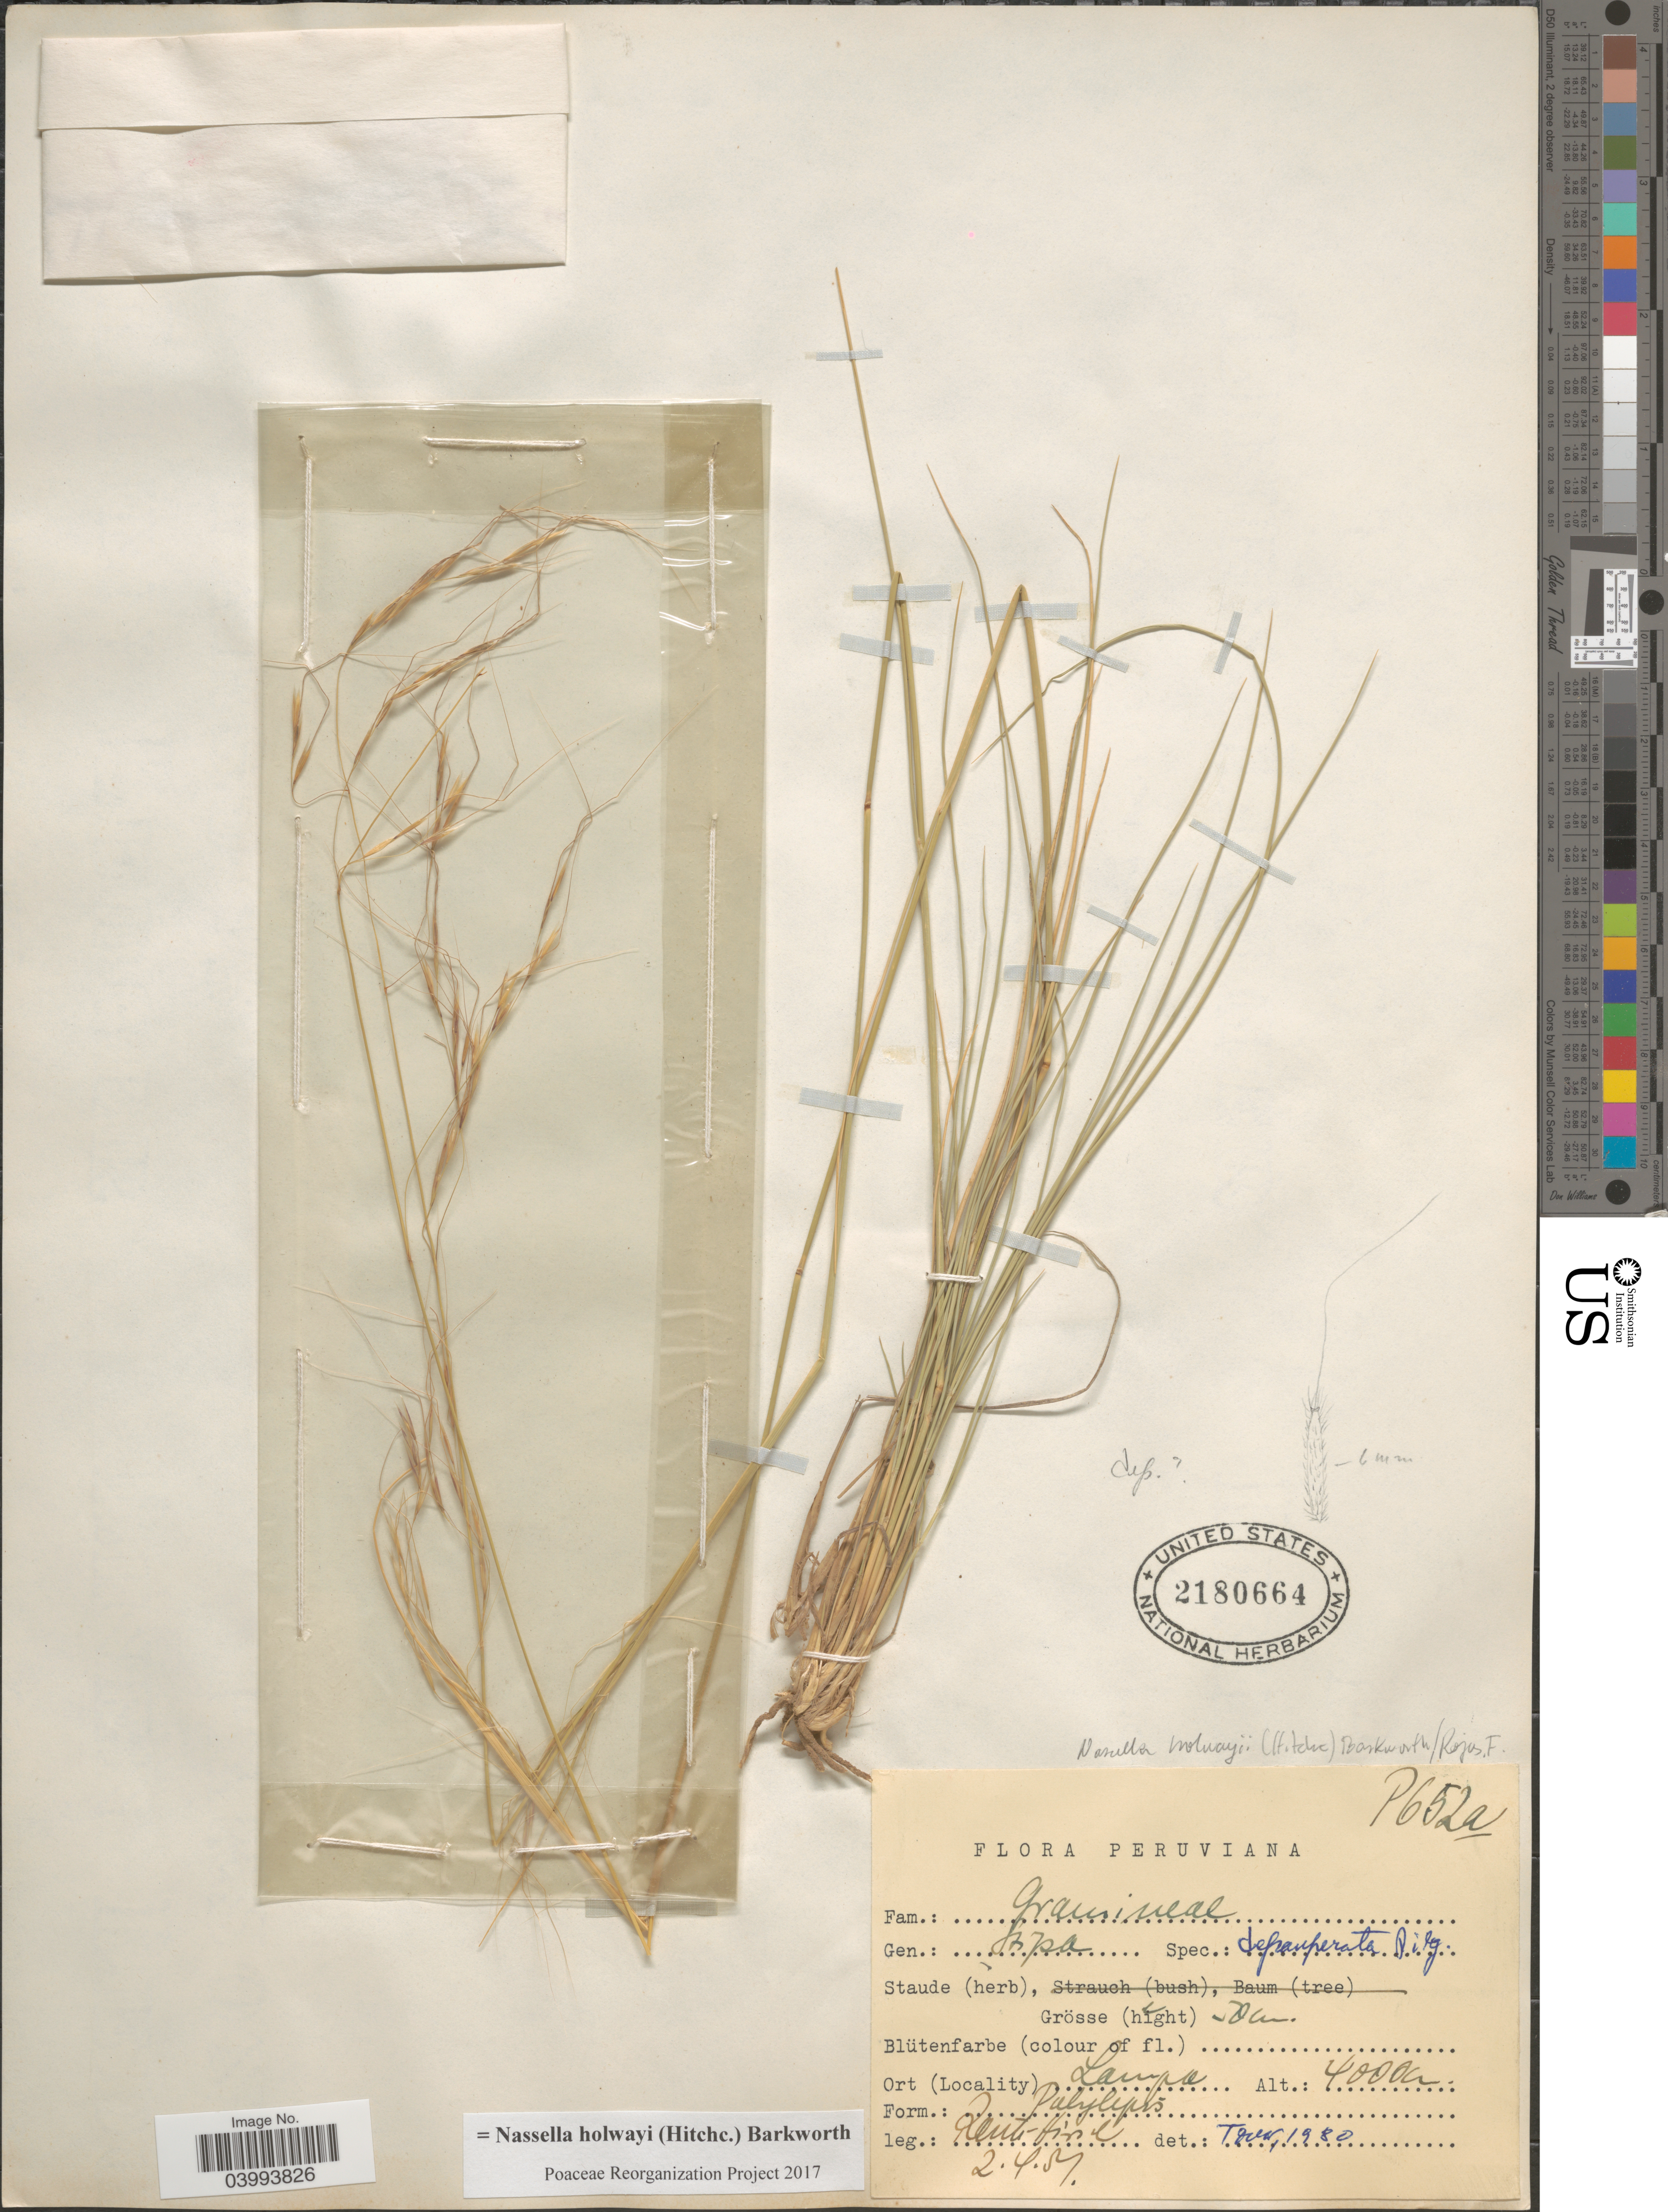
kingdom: Plantae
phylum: Tracheophyta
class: Liliopsida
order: Poales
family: Poaceae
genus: Nassella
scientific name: Nassella holwayii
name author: (Hitchc.) Barkworth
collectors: W. Rauh & G. Hirsch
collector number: P652a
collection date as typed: Transcribed d/m/y: 2/4/51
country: Peru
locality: Lampa.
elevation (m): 4000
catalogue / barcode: US 2180664